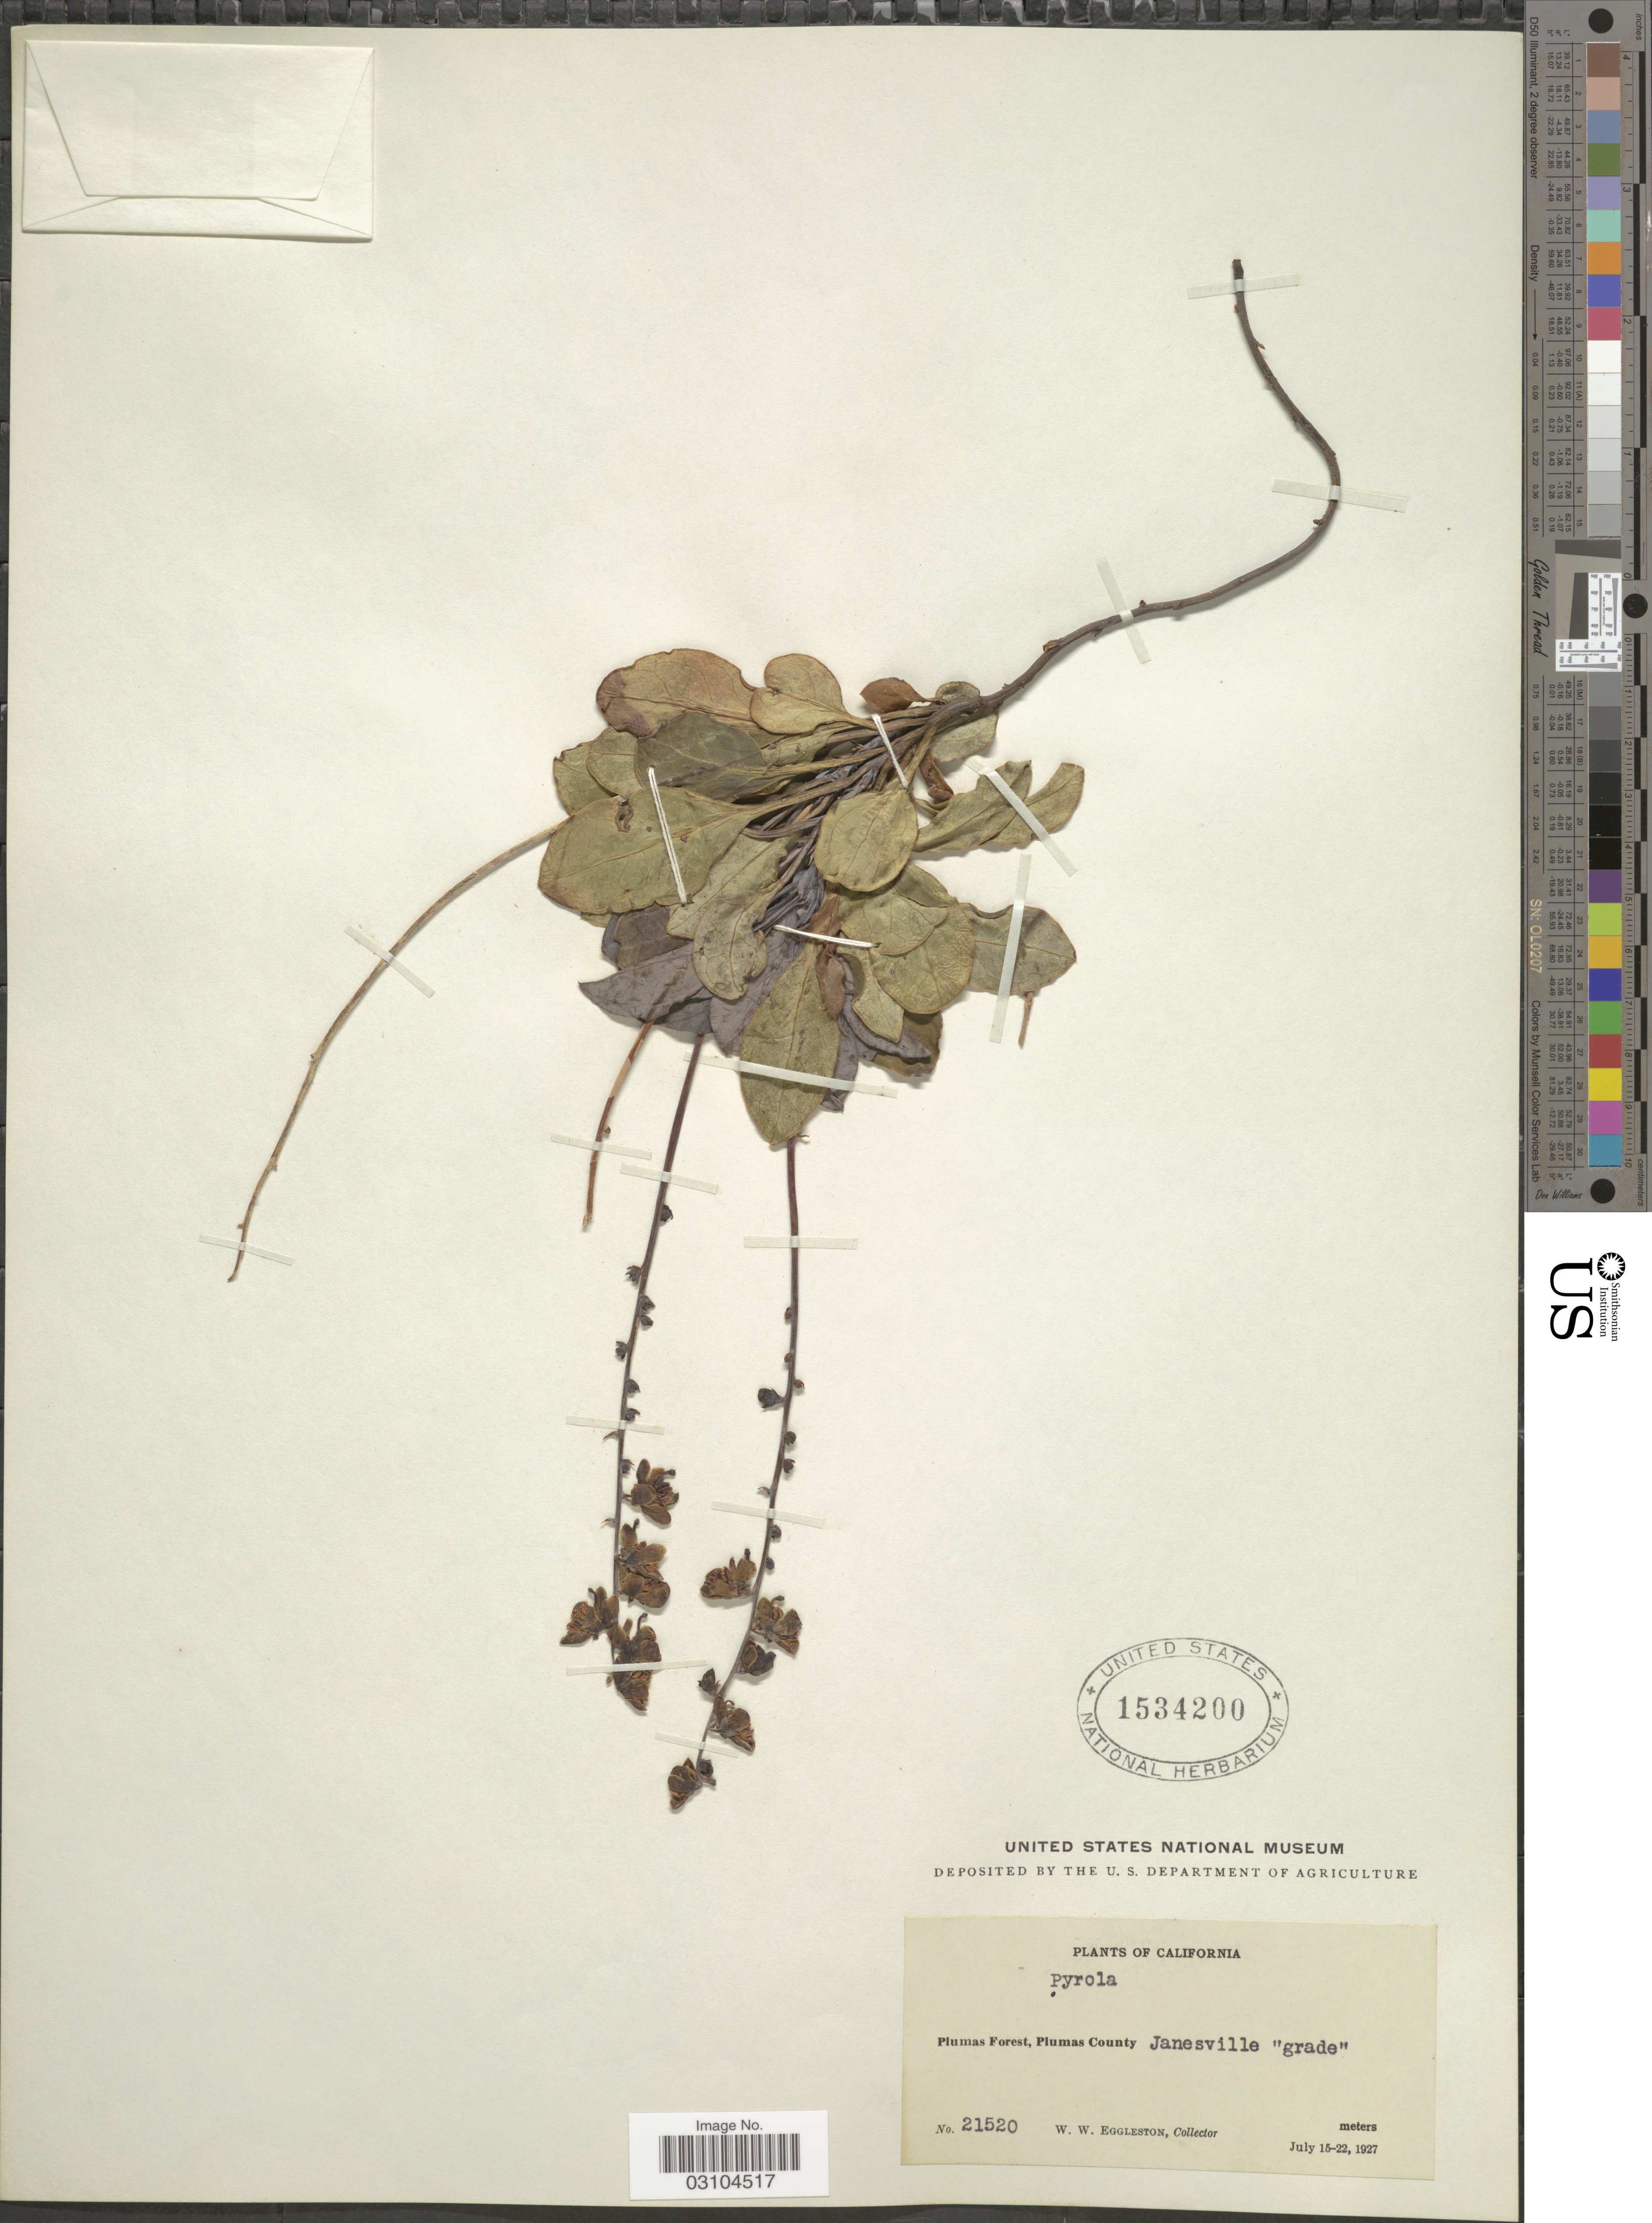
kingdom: Plantae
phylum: Tracheophyta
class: Magnoliopsida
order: Ericales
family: Ericaceae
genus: Pyrola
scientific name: Pyrola sp.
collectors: W. W. Eggleston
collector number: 21520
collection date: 1927-07-15/1927-07-22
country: United States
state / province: California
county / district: Plumas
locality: Plumas Forest, Plumas County. Janesville "grade".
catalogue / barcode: US 1534200